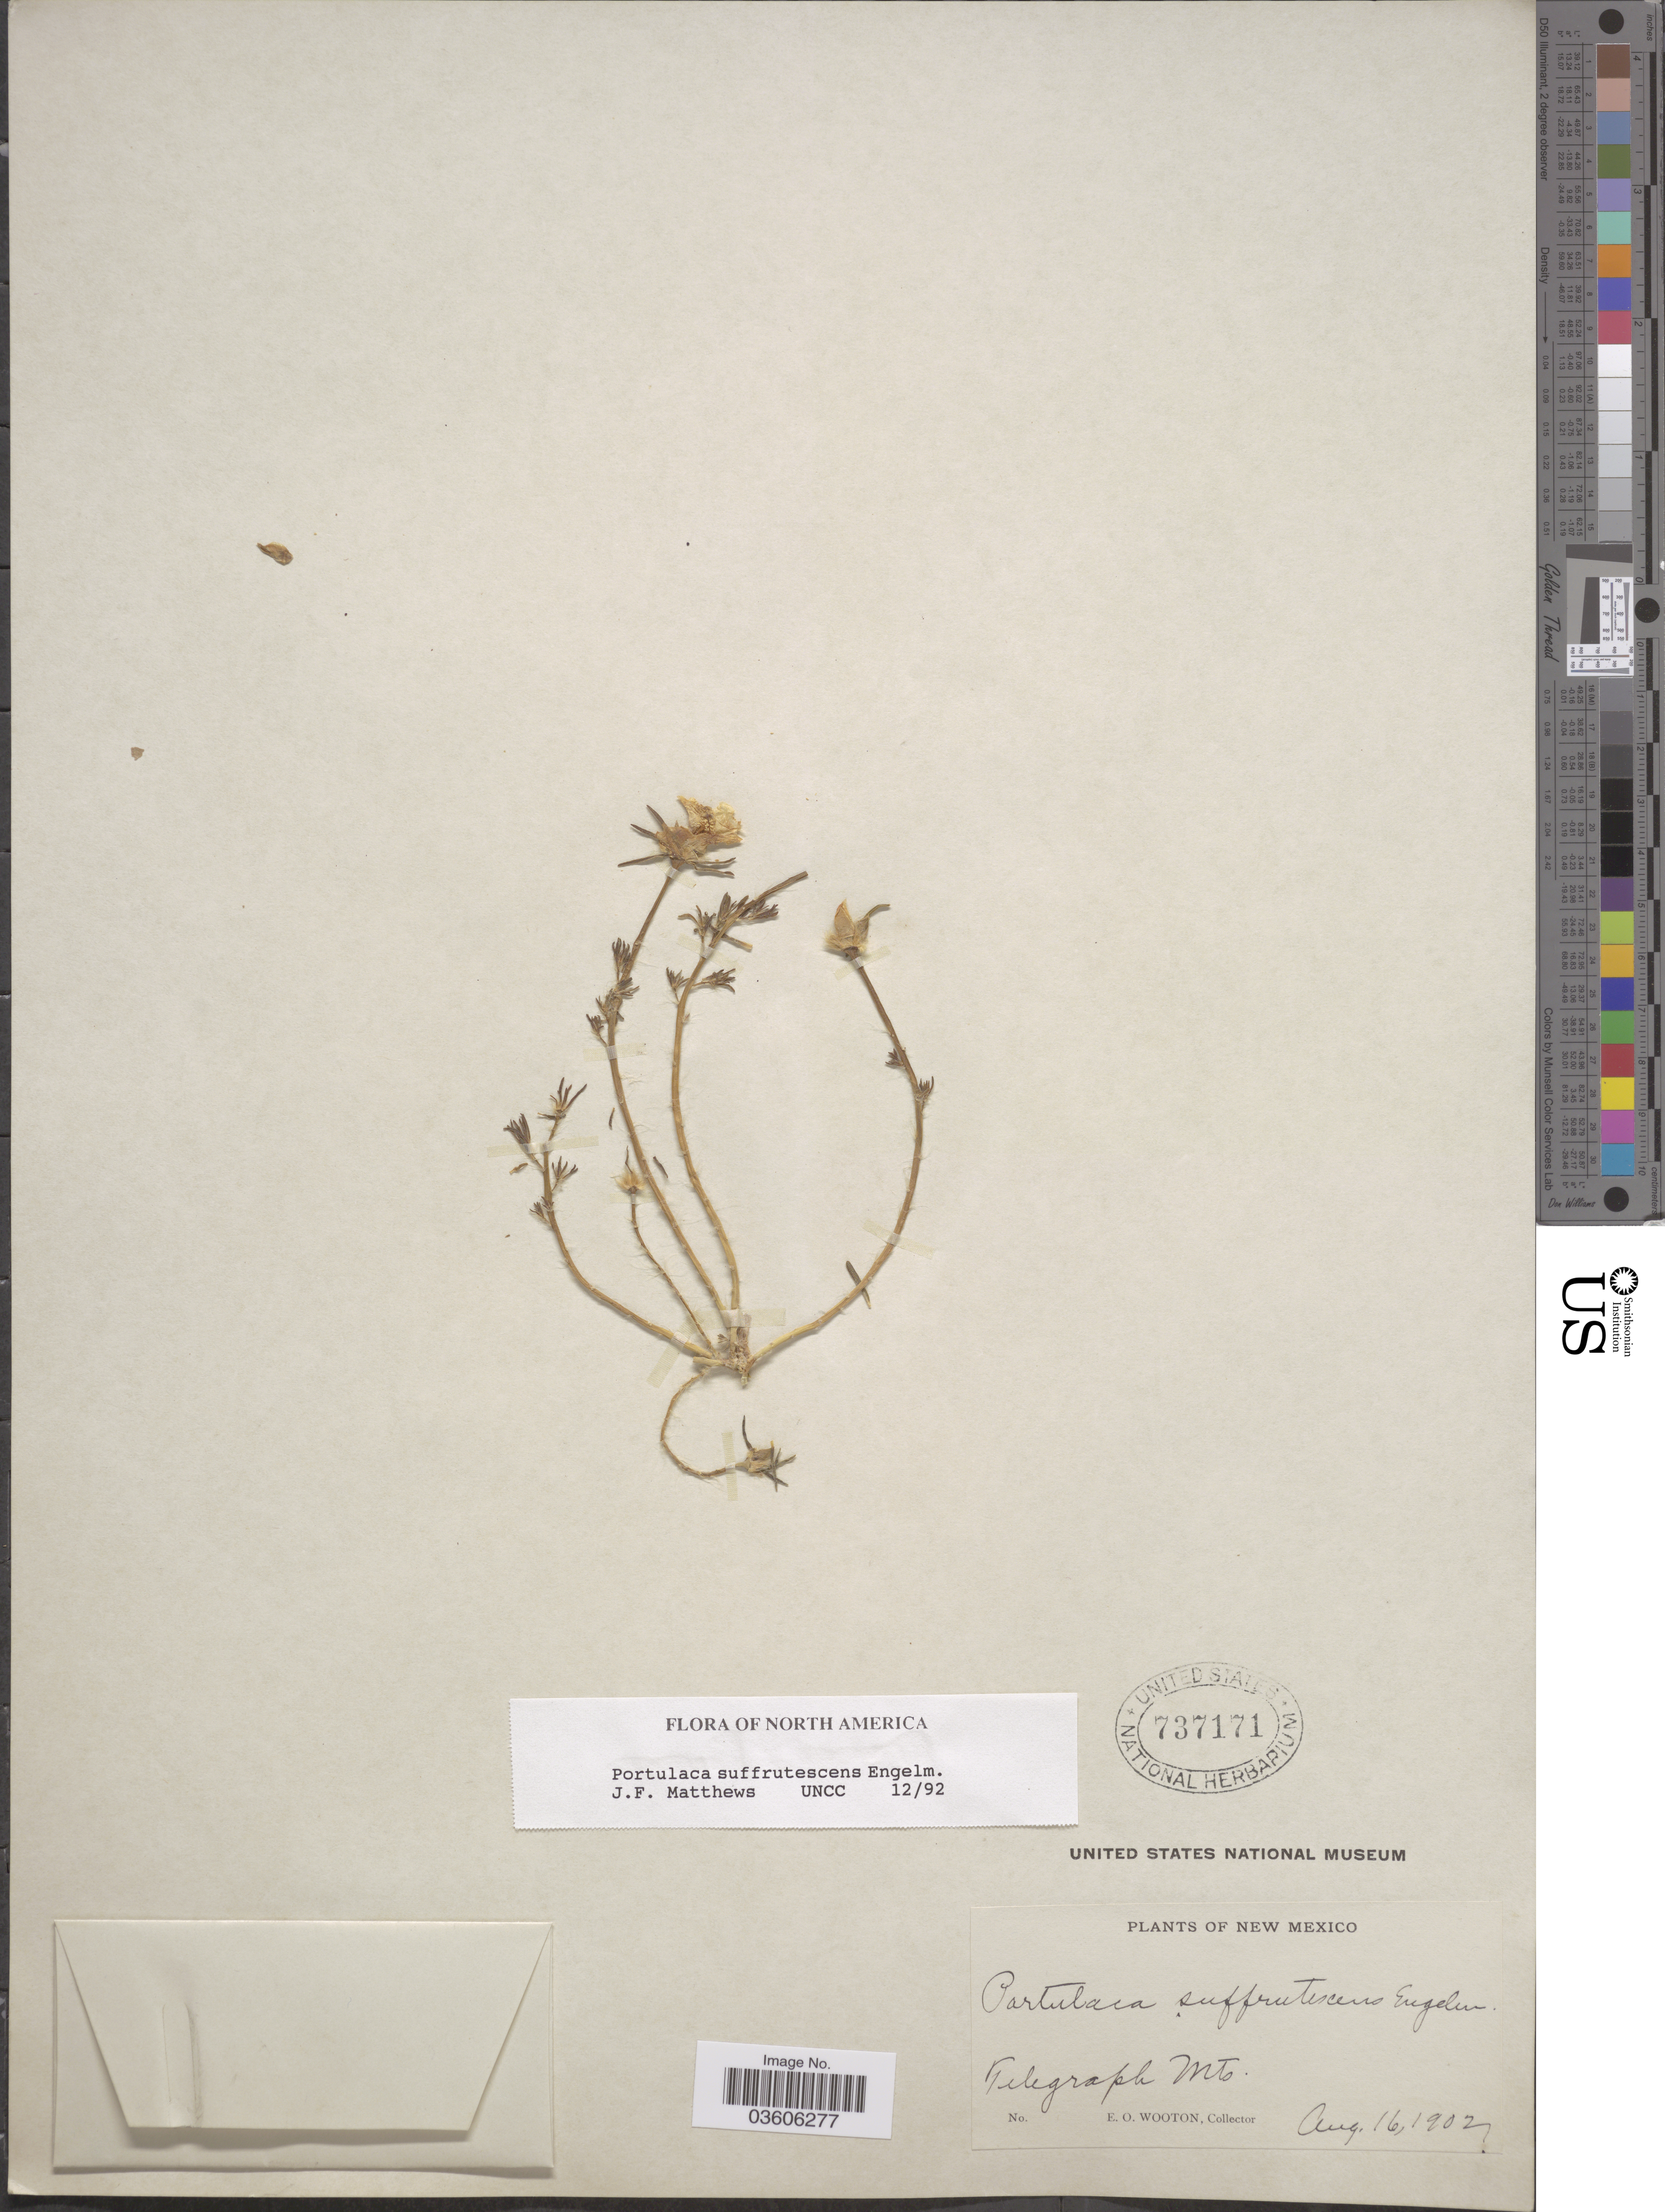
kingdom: Plantae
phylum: Tracheophyta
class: Magnoliopsida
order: Caryophyllales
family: Portulacaceae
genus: Portulaca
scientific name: Portulaca suffrutescens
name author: Engelm.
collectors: E. O. Wooton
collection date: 1902-08-16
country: United States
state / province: New Mexico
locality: Telegraph Mts.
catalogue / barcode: US 737171